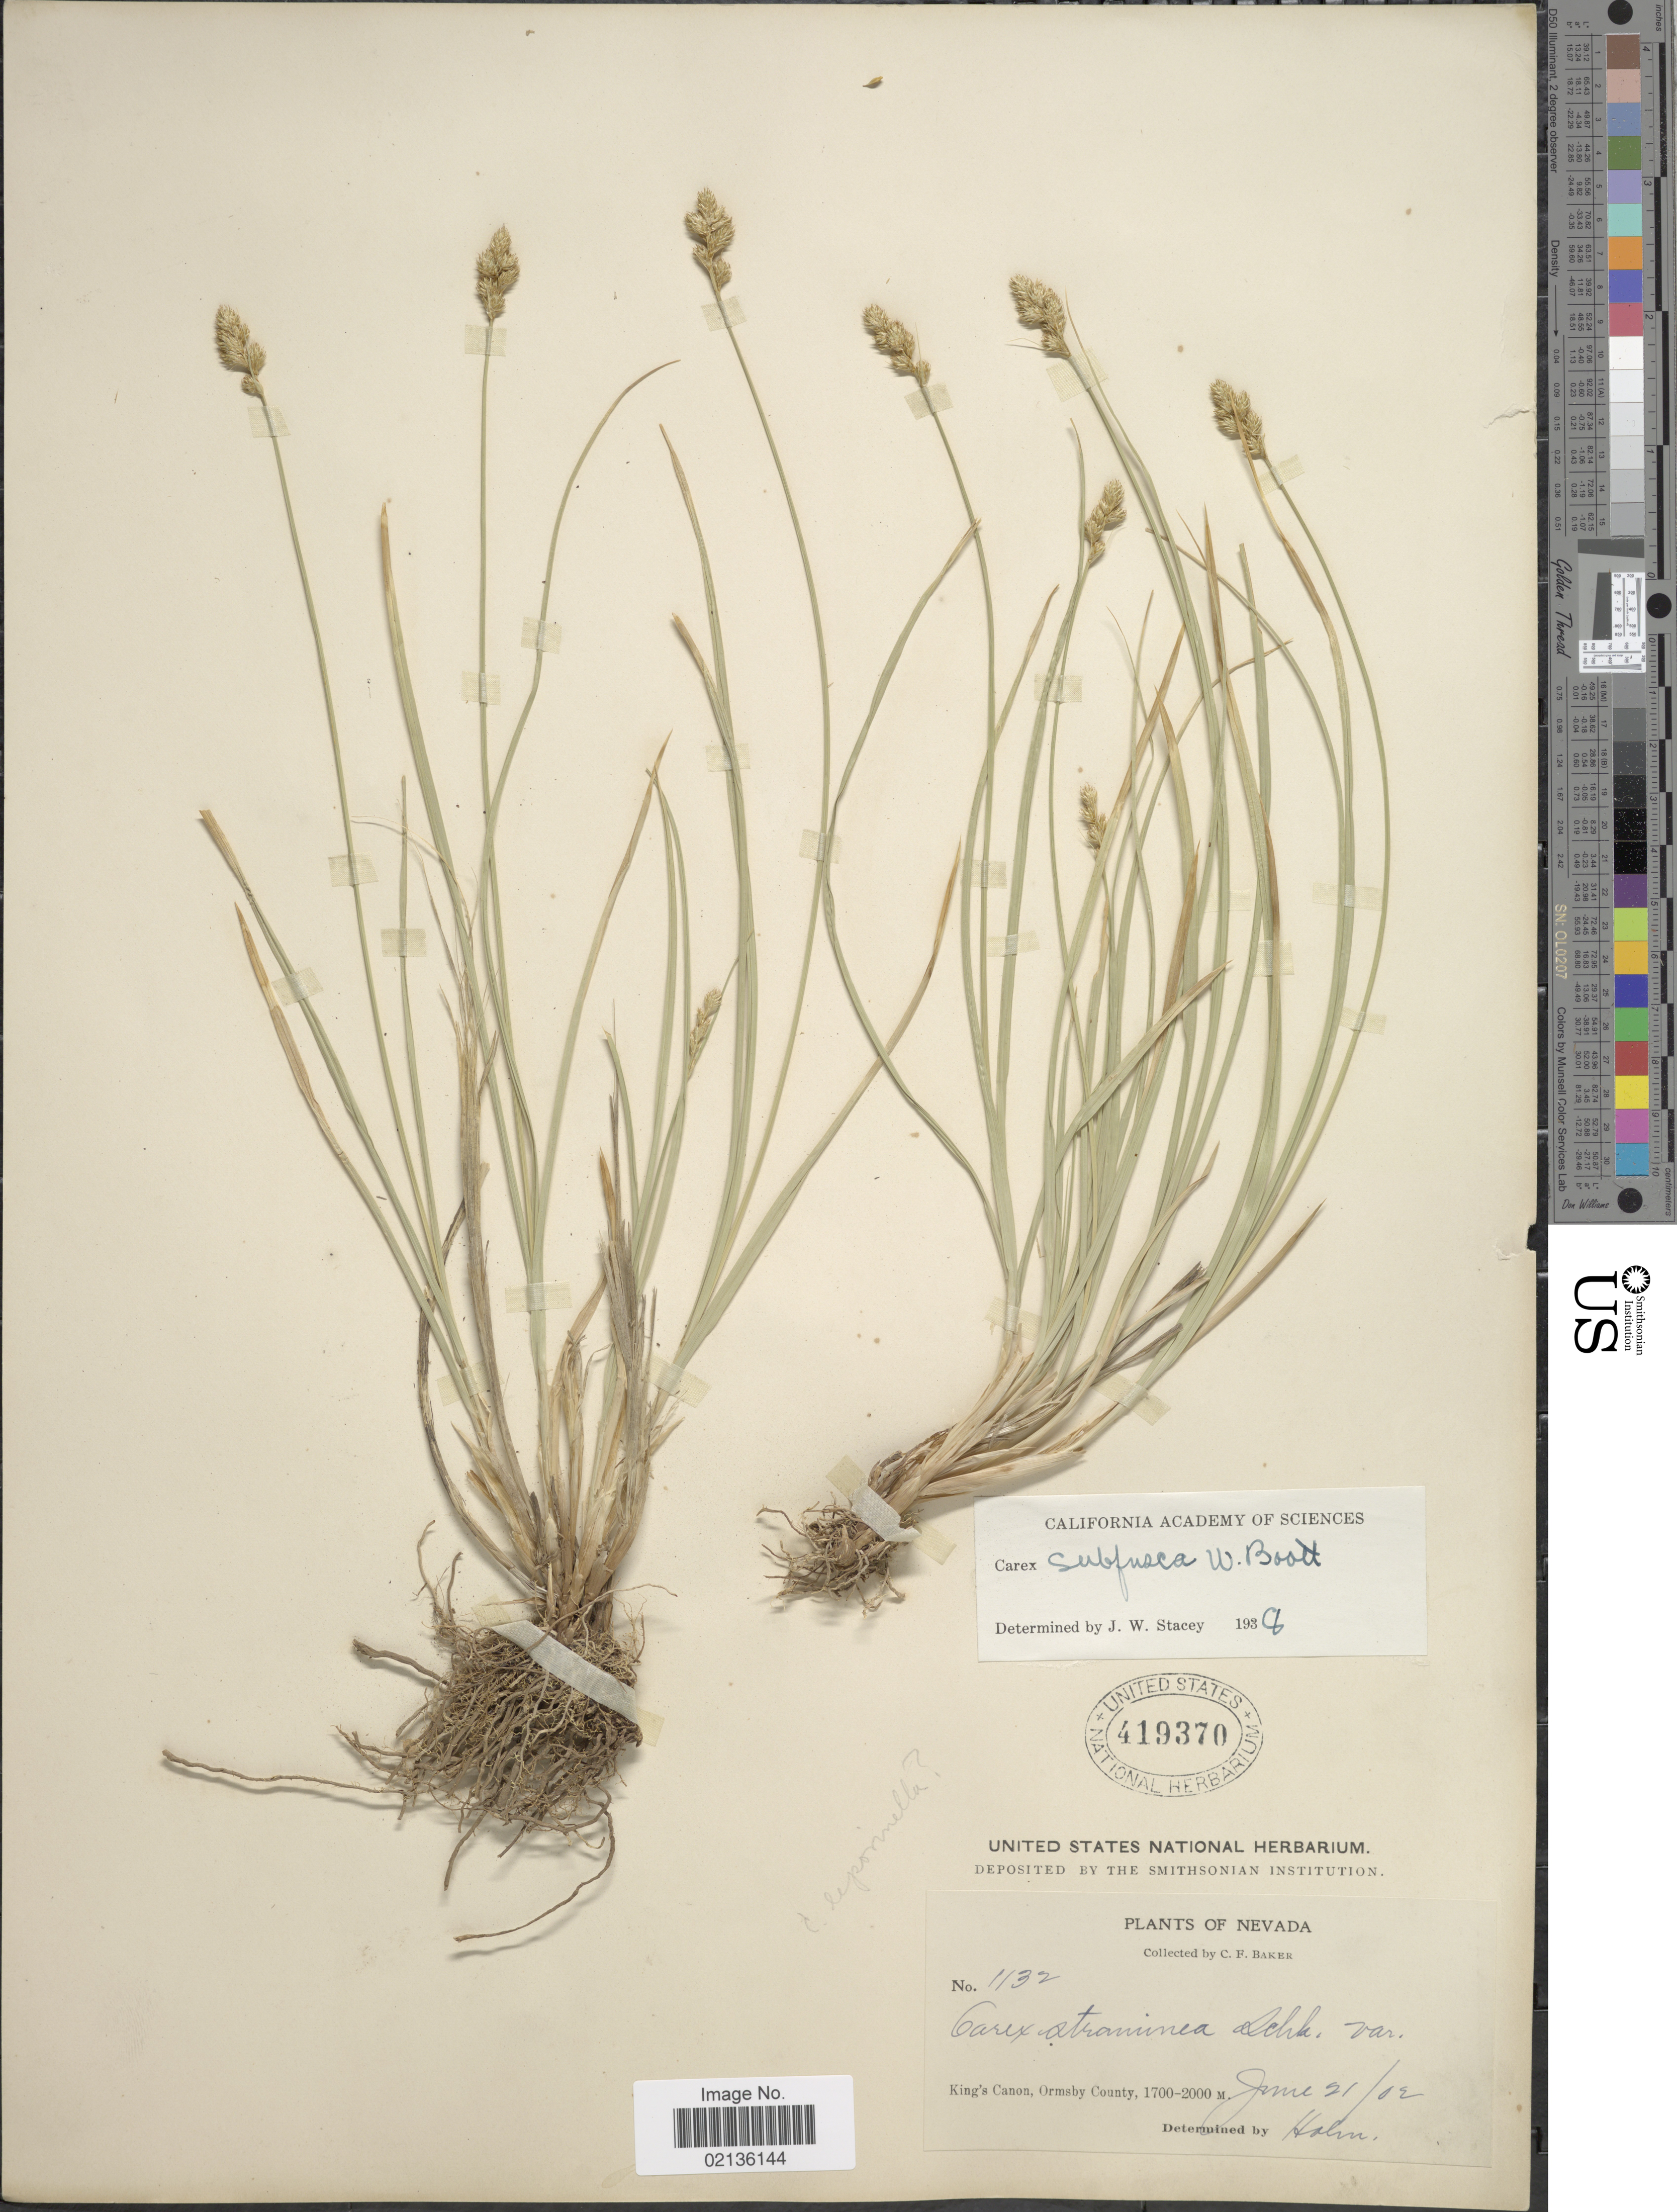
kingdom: Plantae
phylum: Tracheophyta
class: Liliopsida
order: Poales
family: Cyperaceae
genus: Carex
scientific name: Carex subfusca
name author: W. Boott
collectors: C. F. Baker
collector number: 1132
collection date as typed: Transcribed d/m/y: 21/6/3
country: United States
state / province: Nevada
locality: King's Canon, Ormsby County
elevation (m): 1700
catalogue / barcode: US 419370